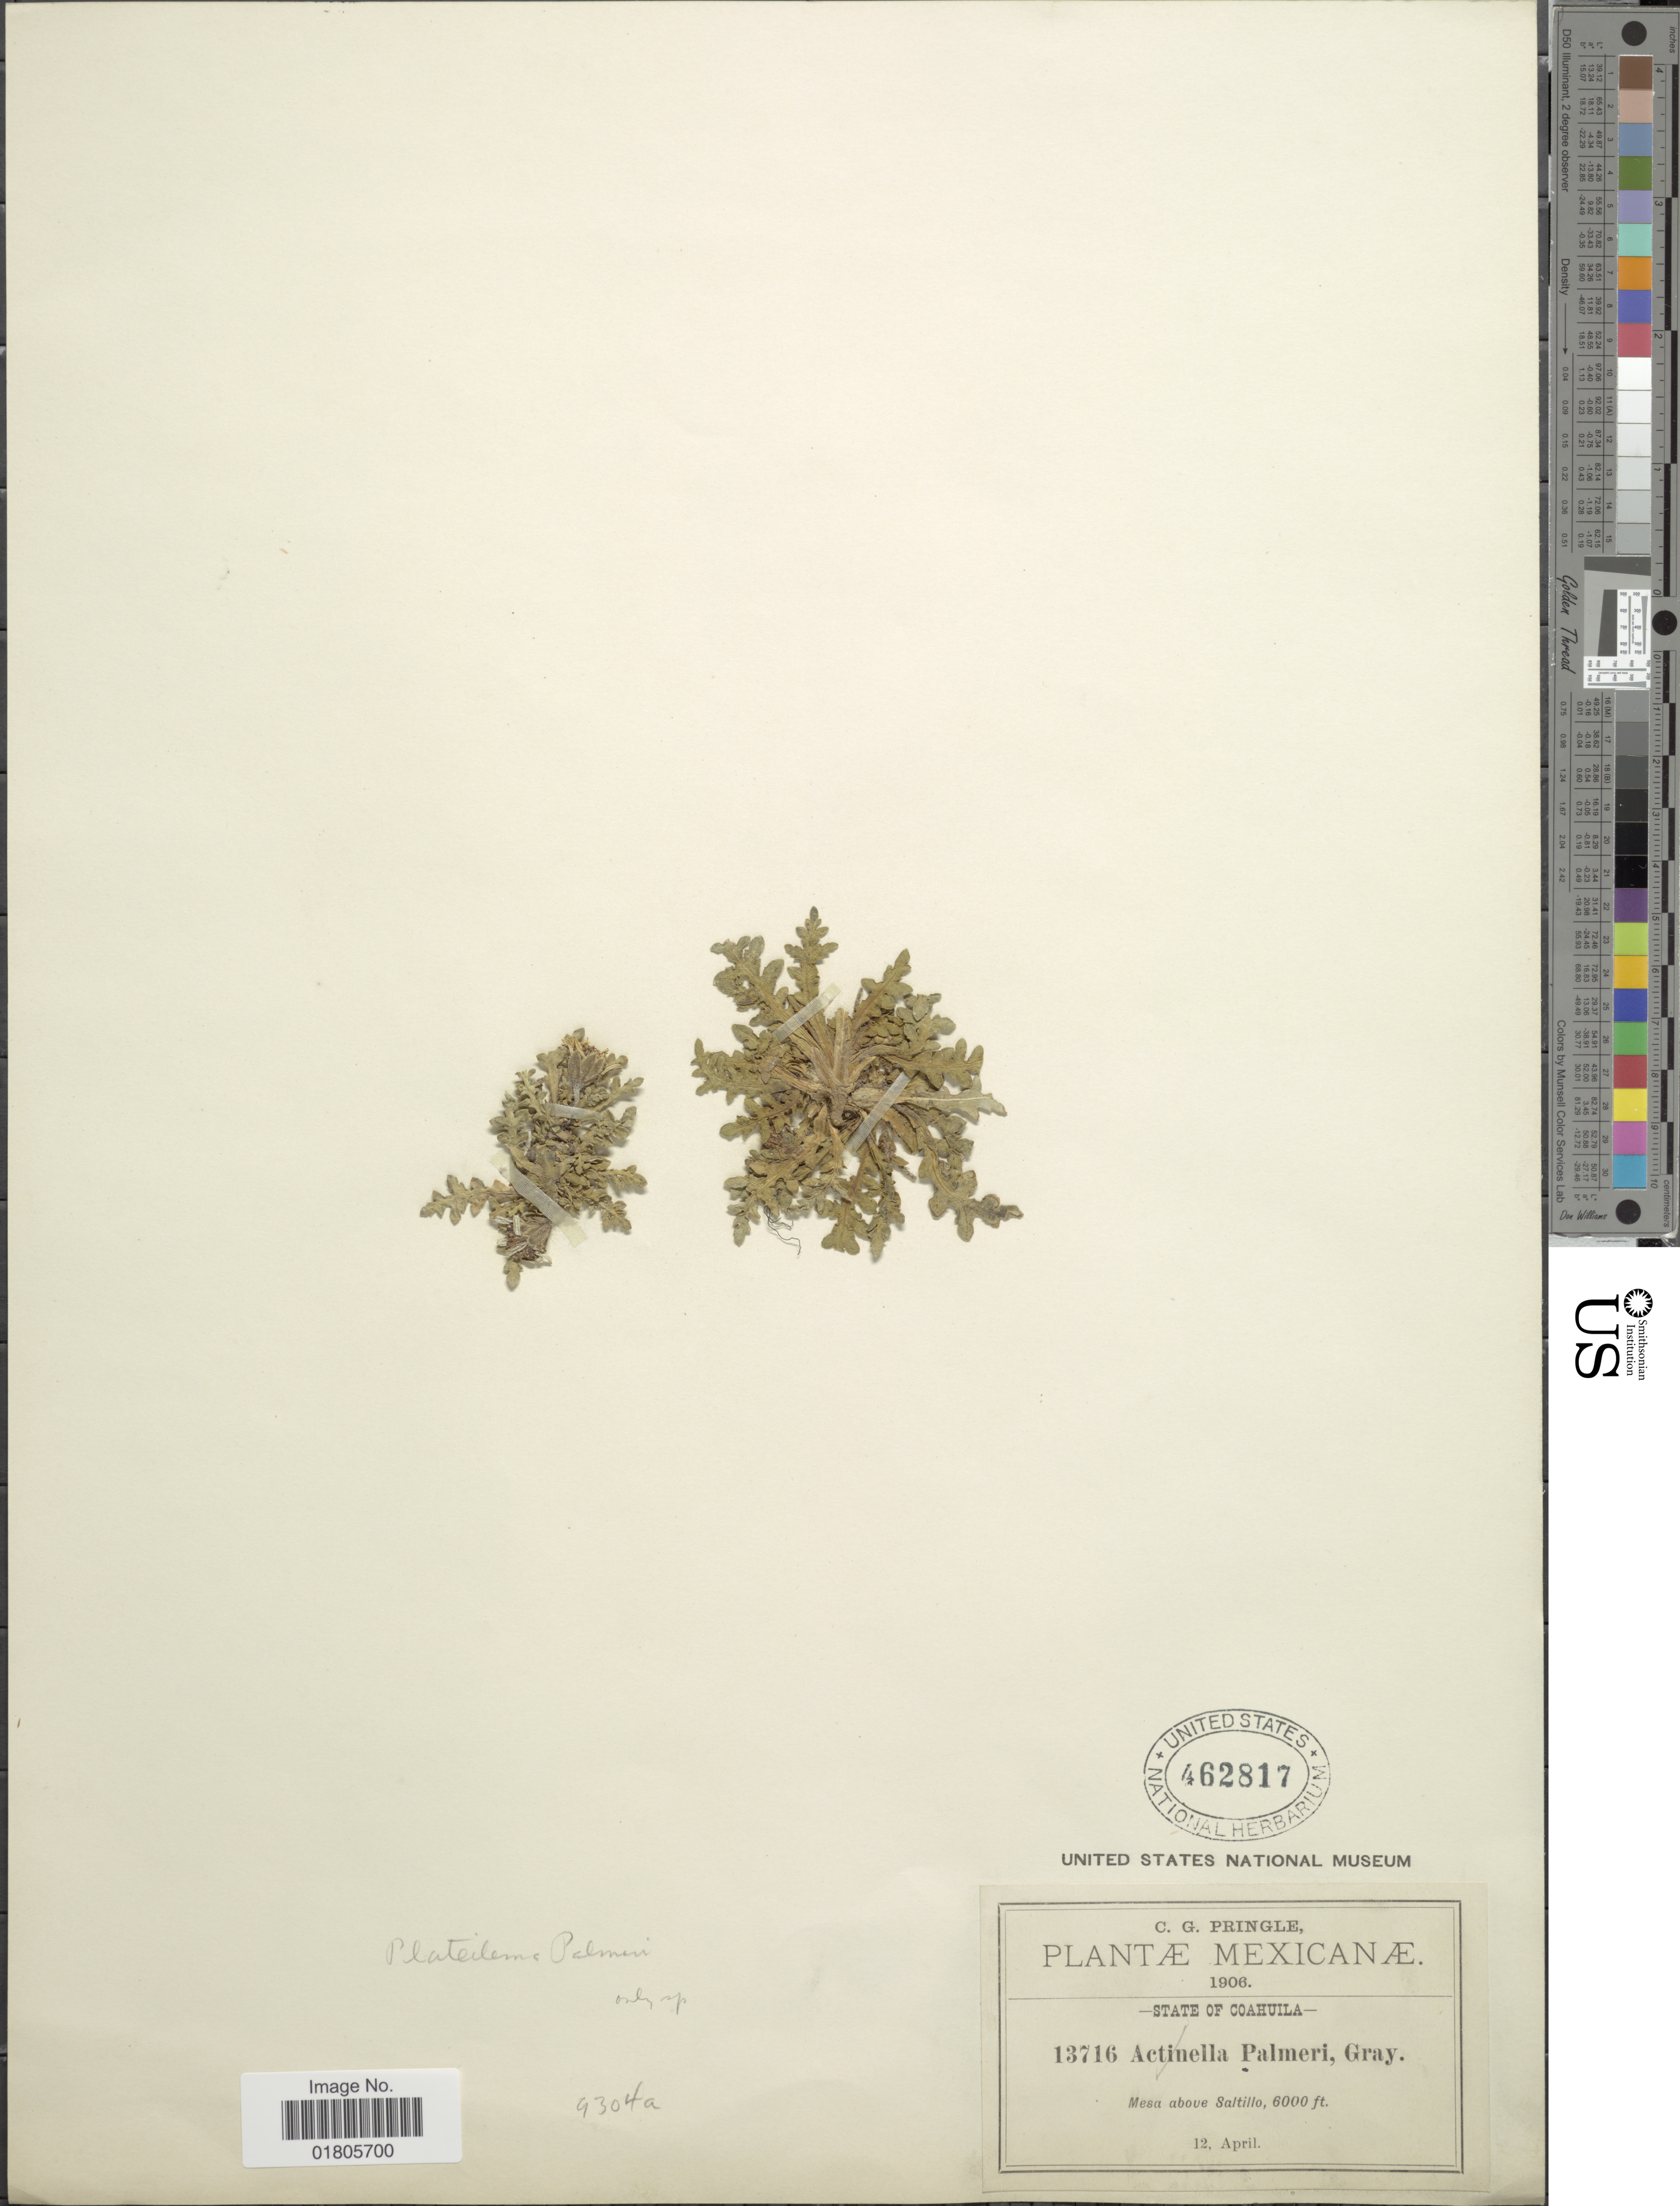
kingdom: Plantae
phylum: Tracheophyta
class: Magnoliopsida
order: Asterales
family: Asteraceae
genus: Plateilema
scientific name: Plateilema palmeri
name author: (A. Gray) Cockerell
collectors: C. G. Pringle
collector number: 13716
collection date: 1906-04-12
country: Mexico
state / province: Coahuila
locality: Mesa above Saltillo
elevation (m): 1829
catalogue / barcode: US 462817